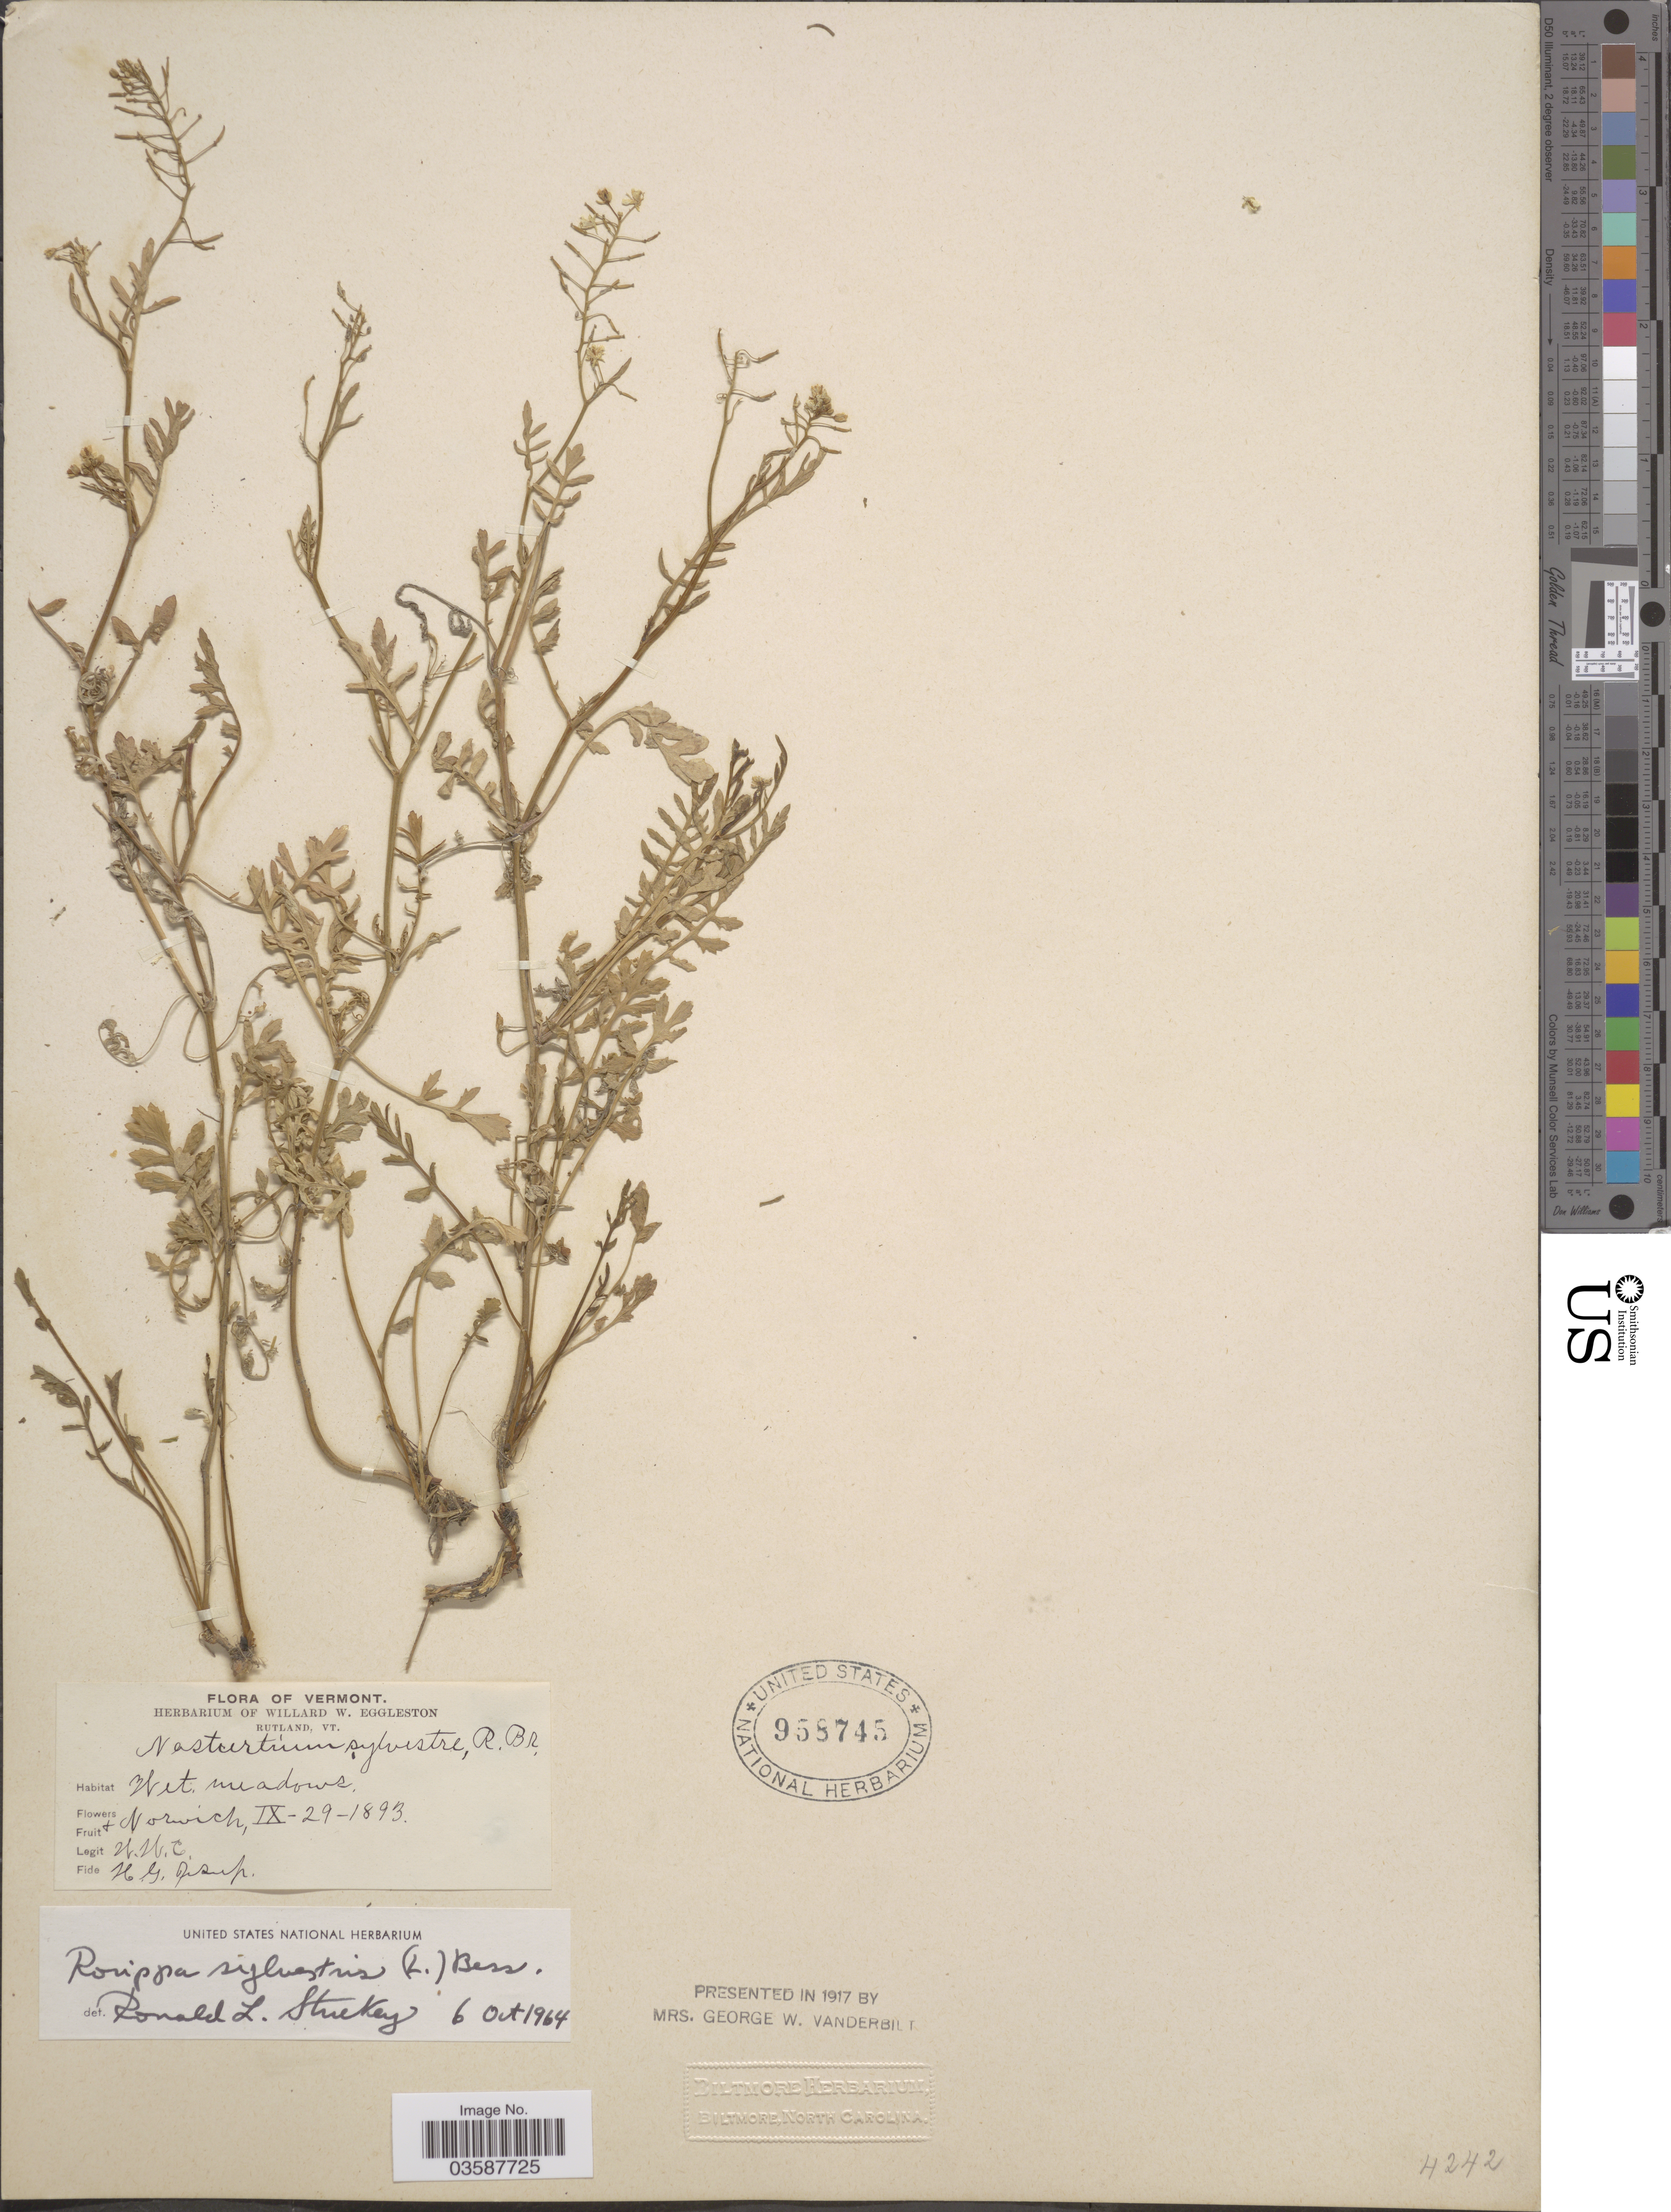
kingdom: Plantae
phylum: Tracheophyta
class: Magnoliopsida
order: Brassicales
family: Brassicaceae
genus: Rorippa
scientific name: Rorippa sylvestris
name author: (L.) Besser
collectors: W. W. Eggleston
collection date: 1893-09-29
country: United States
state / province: Vermont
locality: Norwich.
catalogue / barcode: US 958745